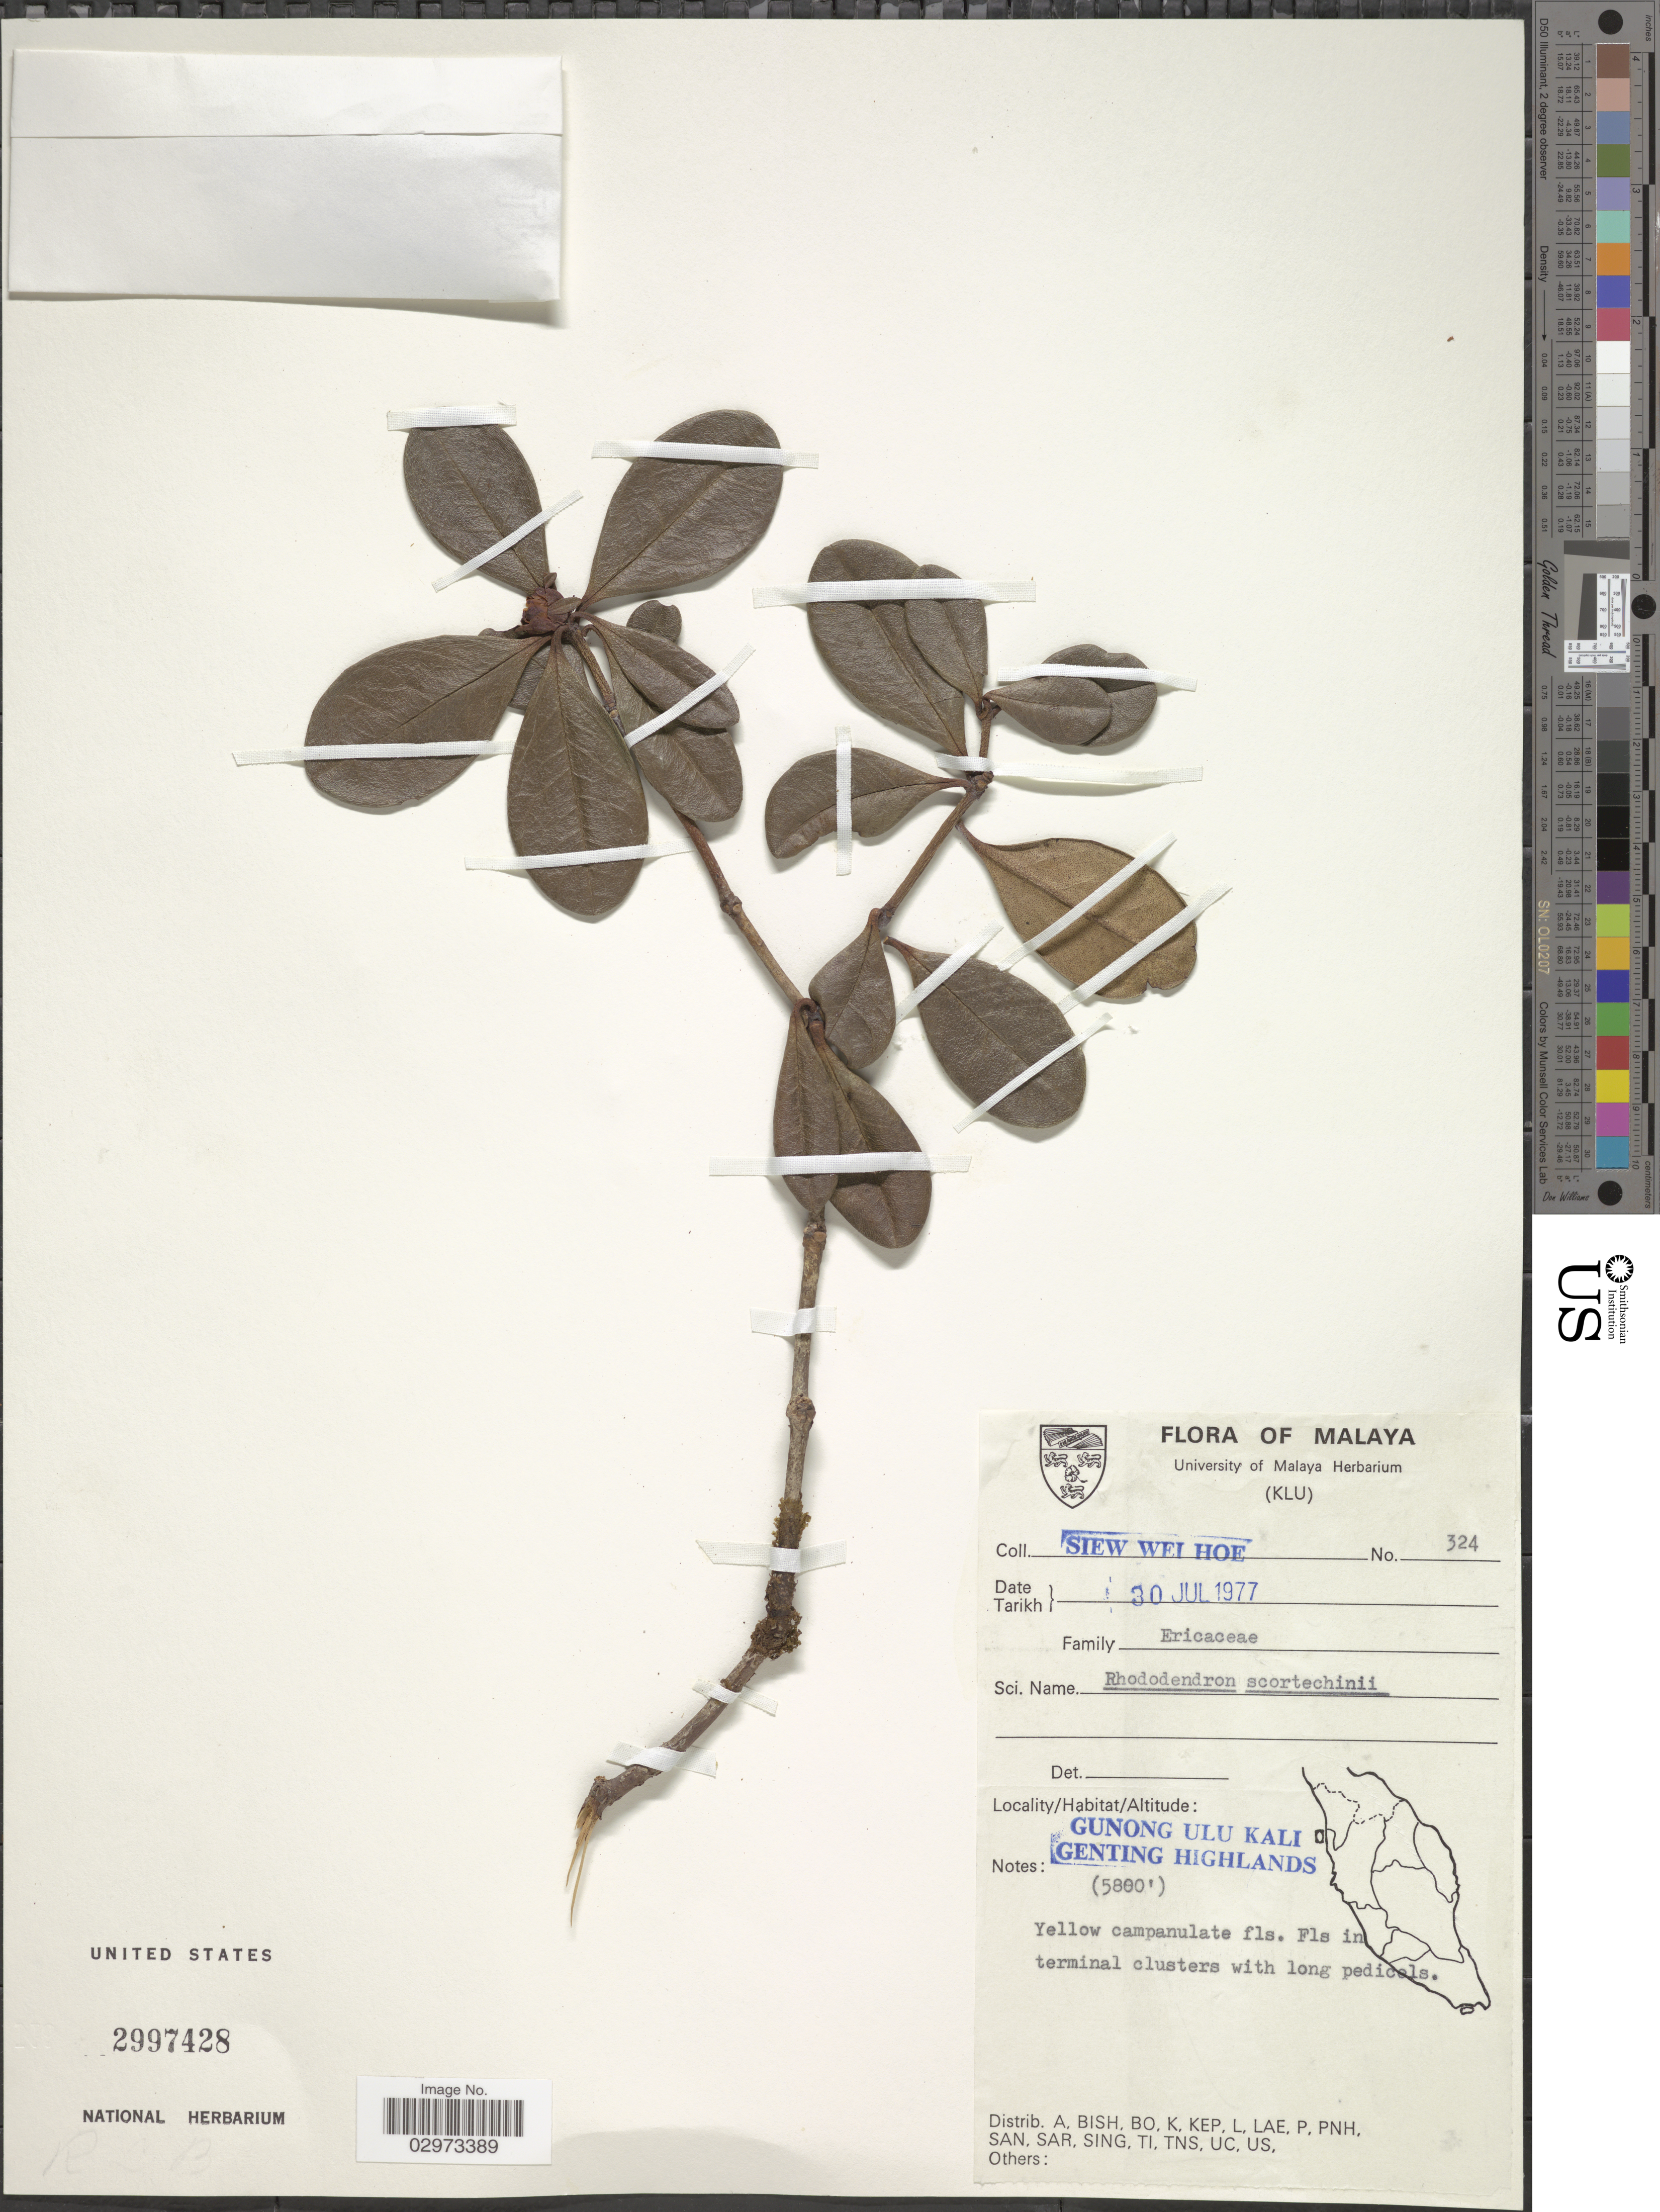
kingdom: Plantae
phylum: Tracheophyta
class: Magnoliopsida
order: Ericales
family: Ericaceae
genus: Rhododendron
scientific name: Rhododendron scottianum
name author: Hutch.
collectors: W. H. Siew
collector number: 324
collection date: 1977-07-30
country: Malaysia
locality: Malaya. Gunong Ulu Kali. Genting Highlands.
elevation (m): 1768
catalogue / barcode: US 2997428